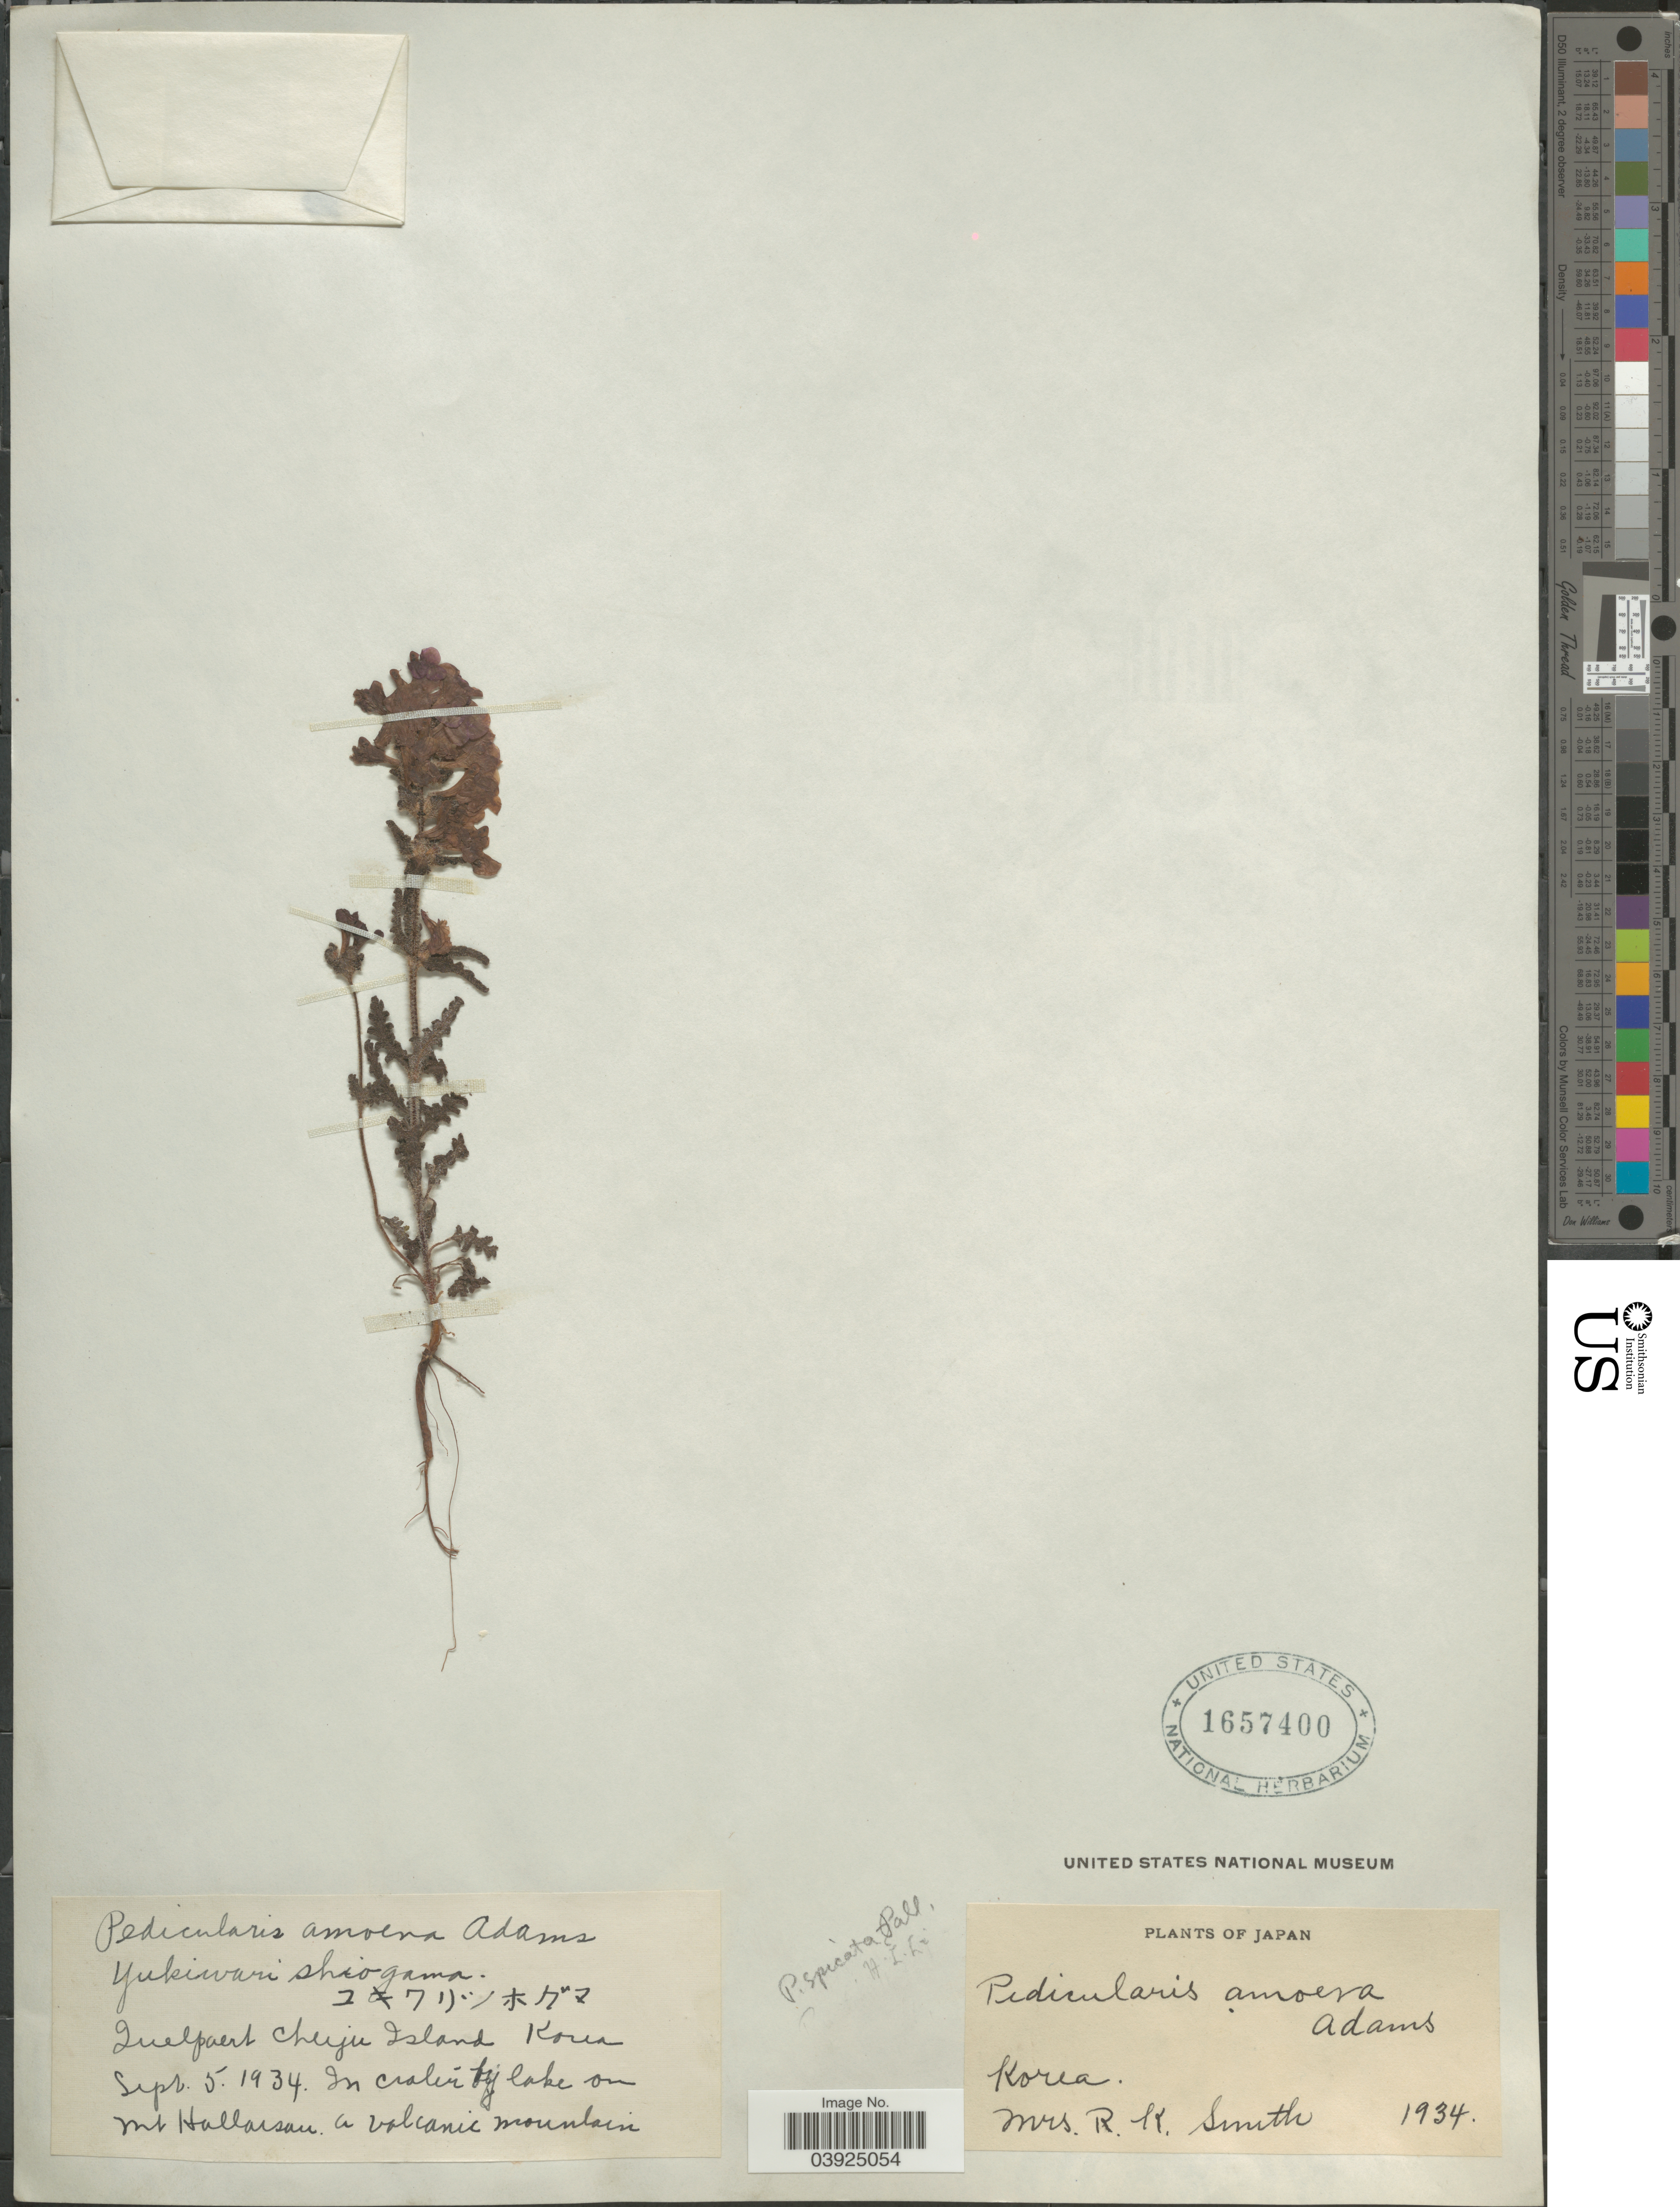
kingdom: Plantae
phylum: Tracheophyta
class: Magnoliopsida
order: Lamiales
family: Orobanchaceae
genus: Pedicularis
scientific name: Pedicularis spicata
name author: Pall.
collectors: Mrs. R. K. Smith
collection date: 1934-09-05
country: South Korea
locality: Yukiwari shiogama. Zuelpaert Cheiju Island. In crater by lake on Mt Hallarsan .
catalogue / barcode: US 1657400